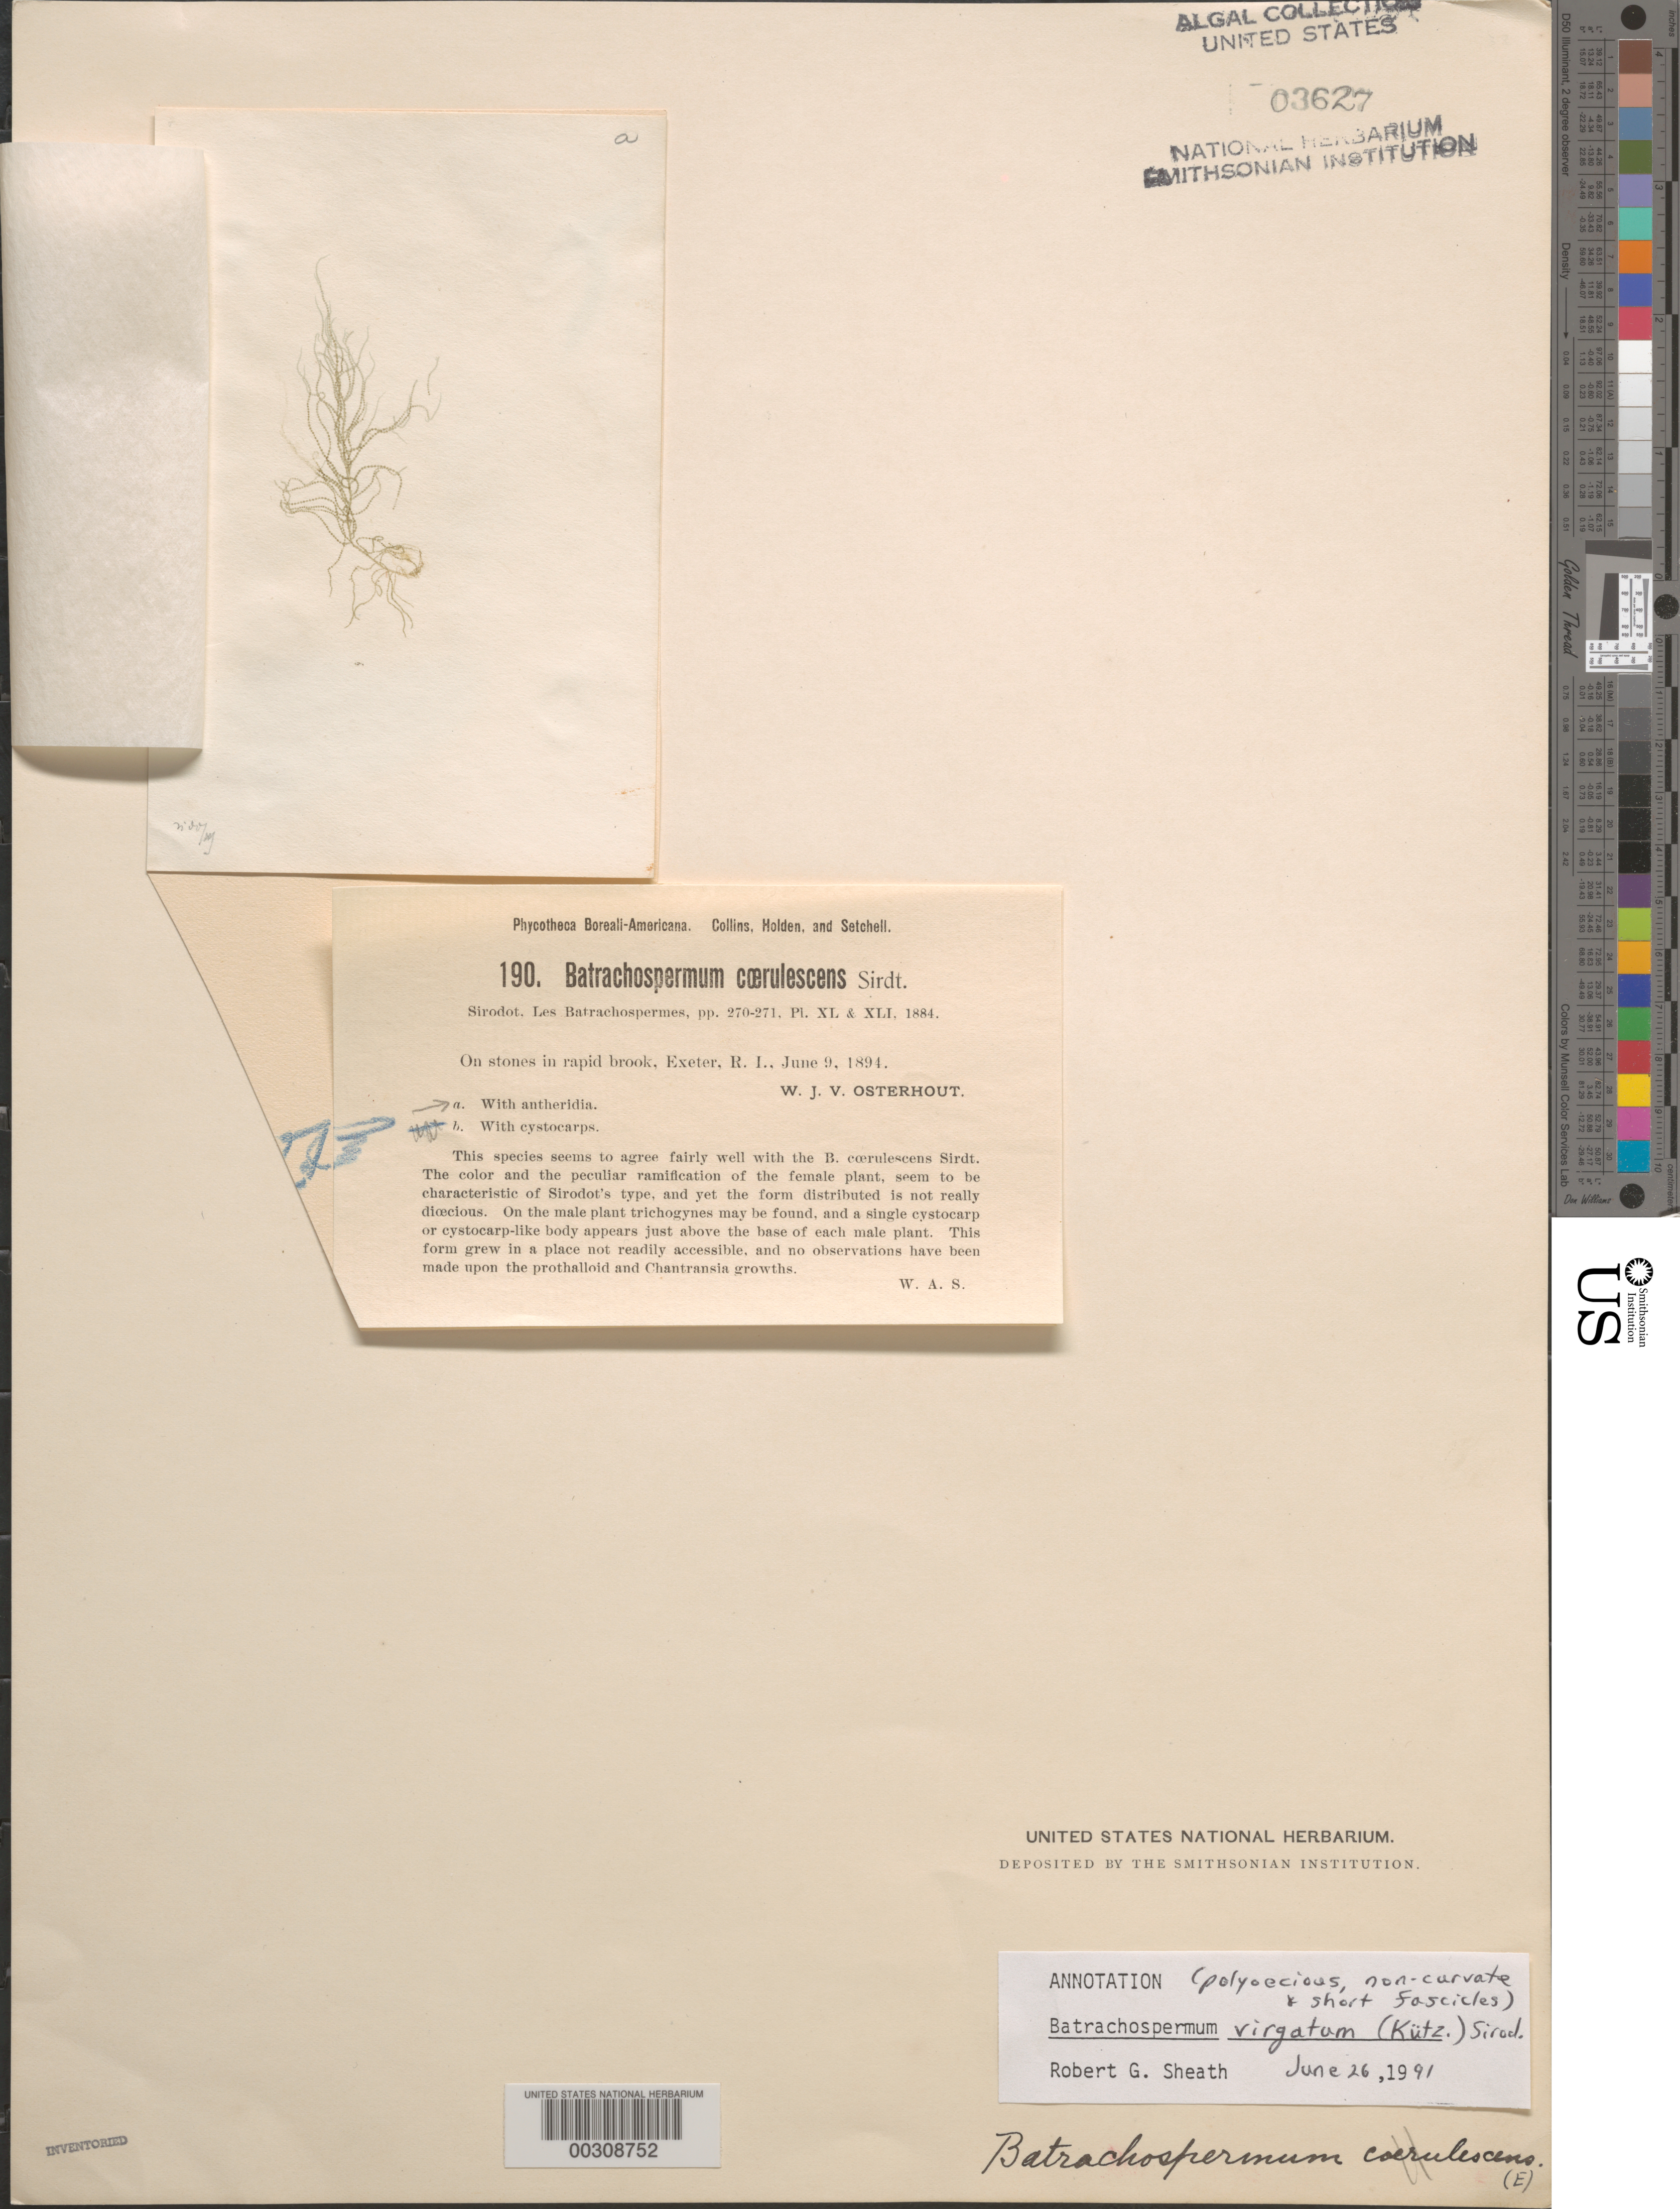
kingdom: Plantae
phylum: Rhodophyta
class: Florideophyceae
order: Batrachospermales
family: Batrachospermaceae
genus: Batrachospermum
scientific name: Batrachospermum helminthosum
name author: Sirodot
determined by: Algae name updating Project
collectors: W. Osterhout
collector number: PB-A 190a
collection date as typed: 09 Jun 1894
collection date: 1894-06-09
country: United States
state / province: Rhode Island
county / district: Washington County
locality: Exeter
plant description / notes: Collins, Holden & Setchell, Phycotheca Boreali-Americana, as Batrachospermum coerulescens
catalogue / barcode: US 3627